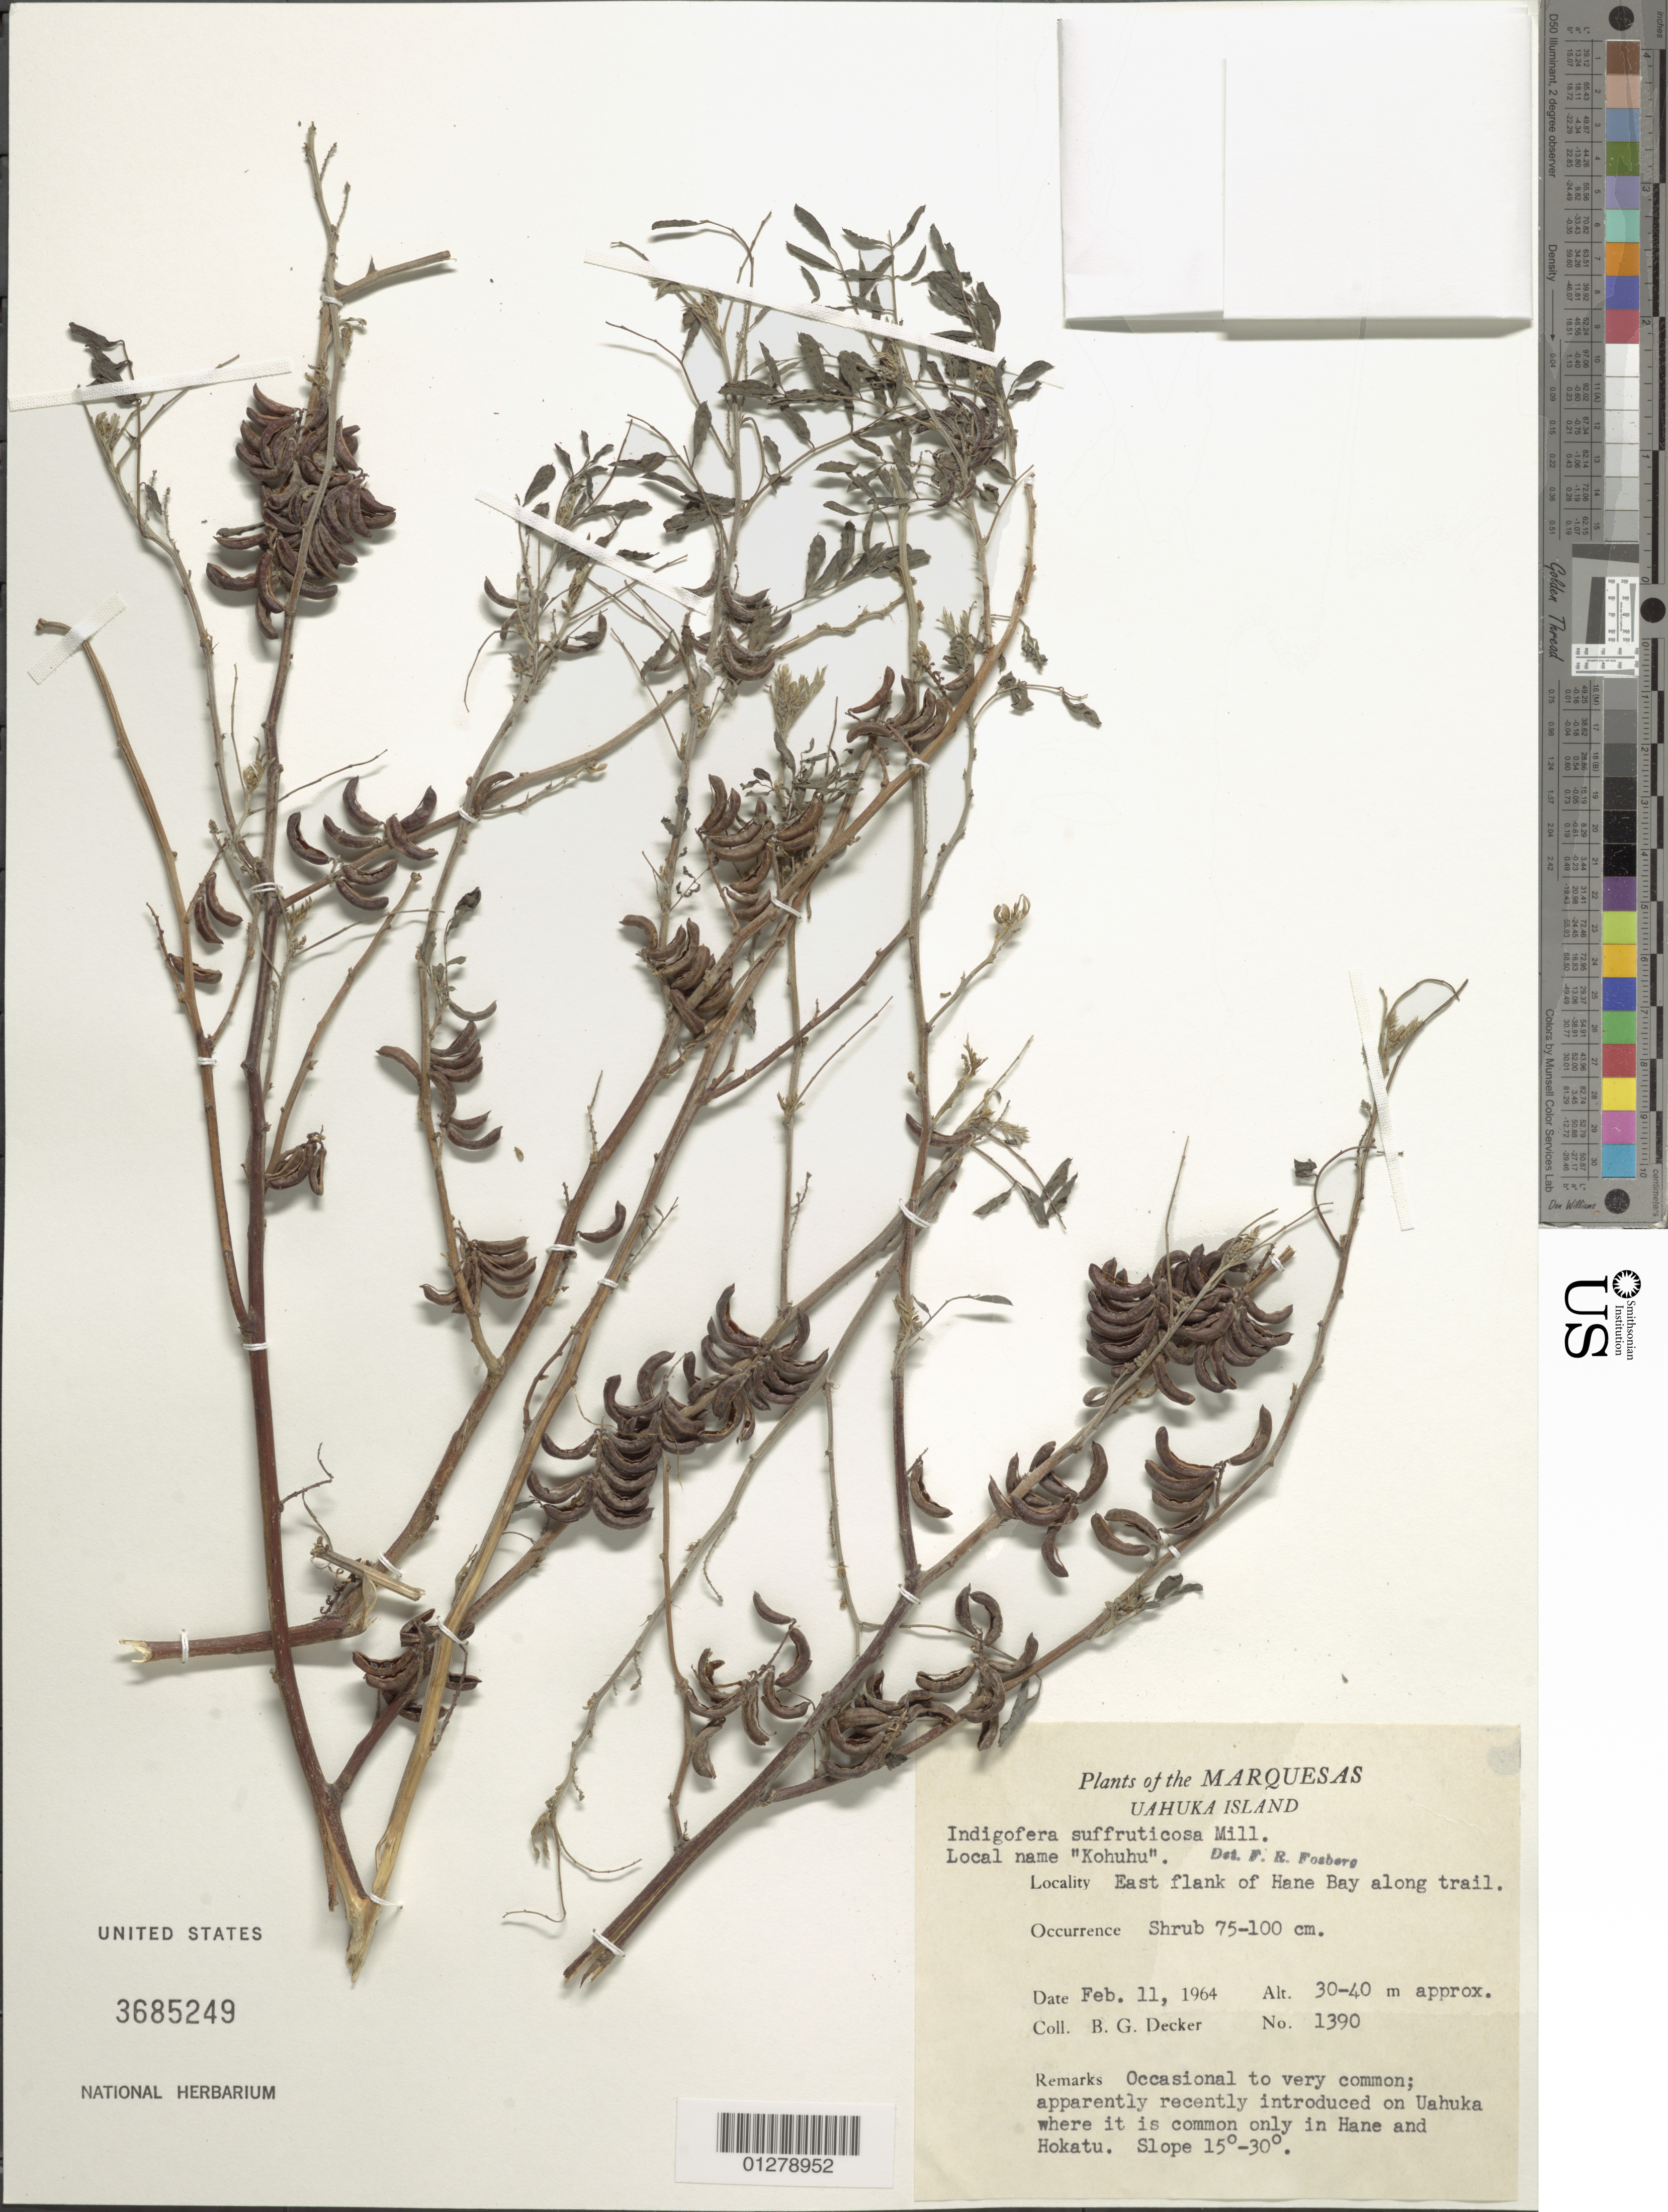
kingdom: Plantae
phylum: Tracheophyta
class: Magnoliopsida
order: Fabales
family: Fabaceae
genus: Indigofera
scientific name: Indigofera suffruticosa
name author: Mill.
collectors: B. G. Decker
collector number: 1390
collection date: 1964-02-11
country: French Polynesia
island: Ua Huka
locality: E flank of Hane Bay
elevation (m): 34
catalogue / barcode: US 3685249